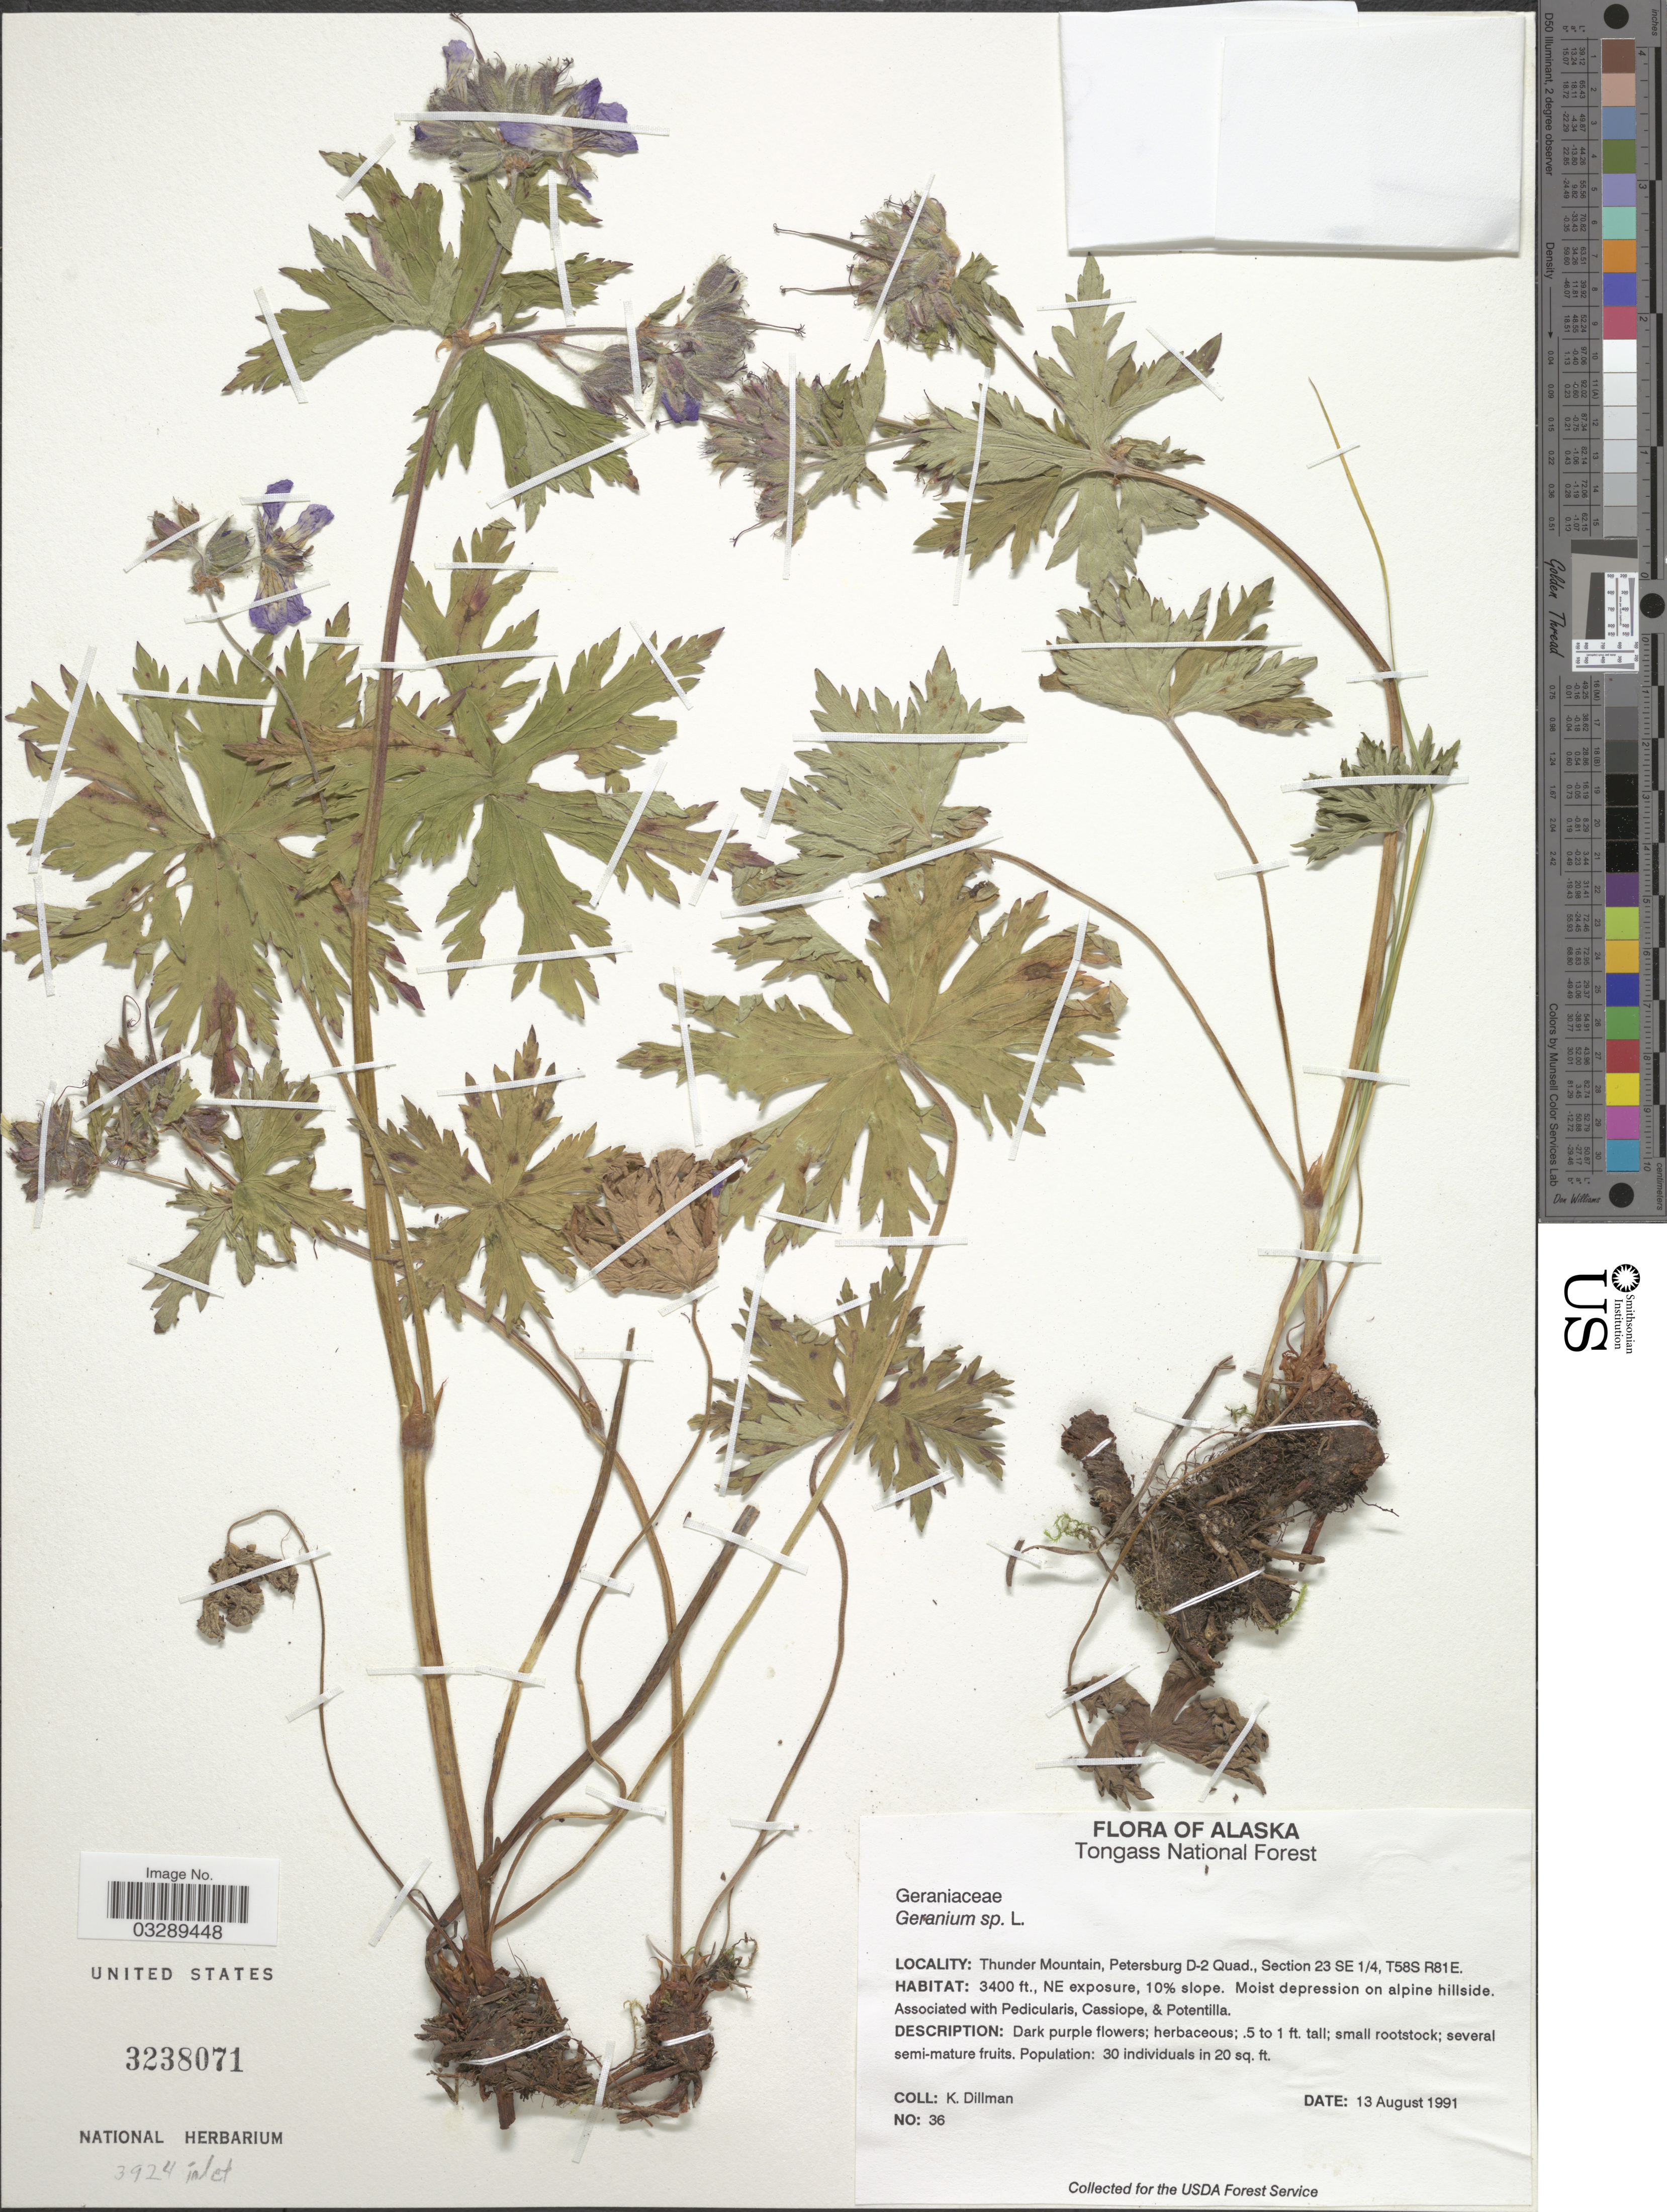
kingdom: Plantae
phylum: Tracheophyta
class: Magnoliopsida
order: Geraniales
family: Geraniaceae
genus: Geranium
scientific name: Geranium sp.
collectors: K. Dillman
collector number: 36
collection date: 1991-08-13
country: United States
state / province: Alaska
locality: Tongass National Forest. Thunder Mountain, Petersburg D-2 Quad., Secton 23 SE 1/4, T58S R81E.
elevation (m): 1036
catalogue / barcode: US 3238071